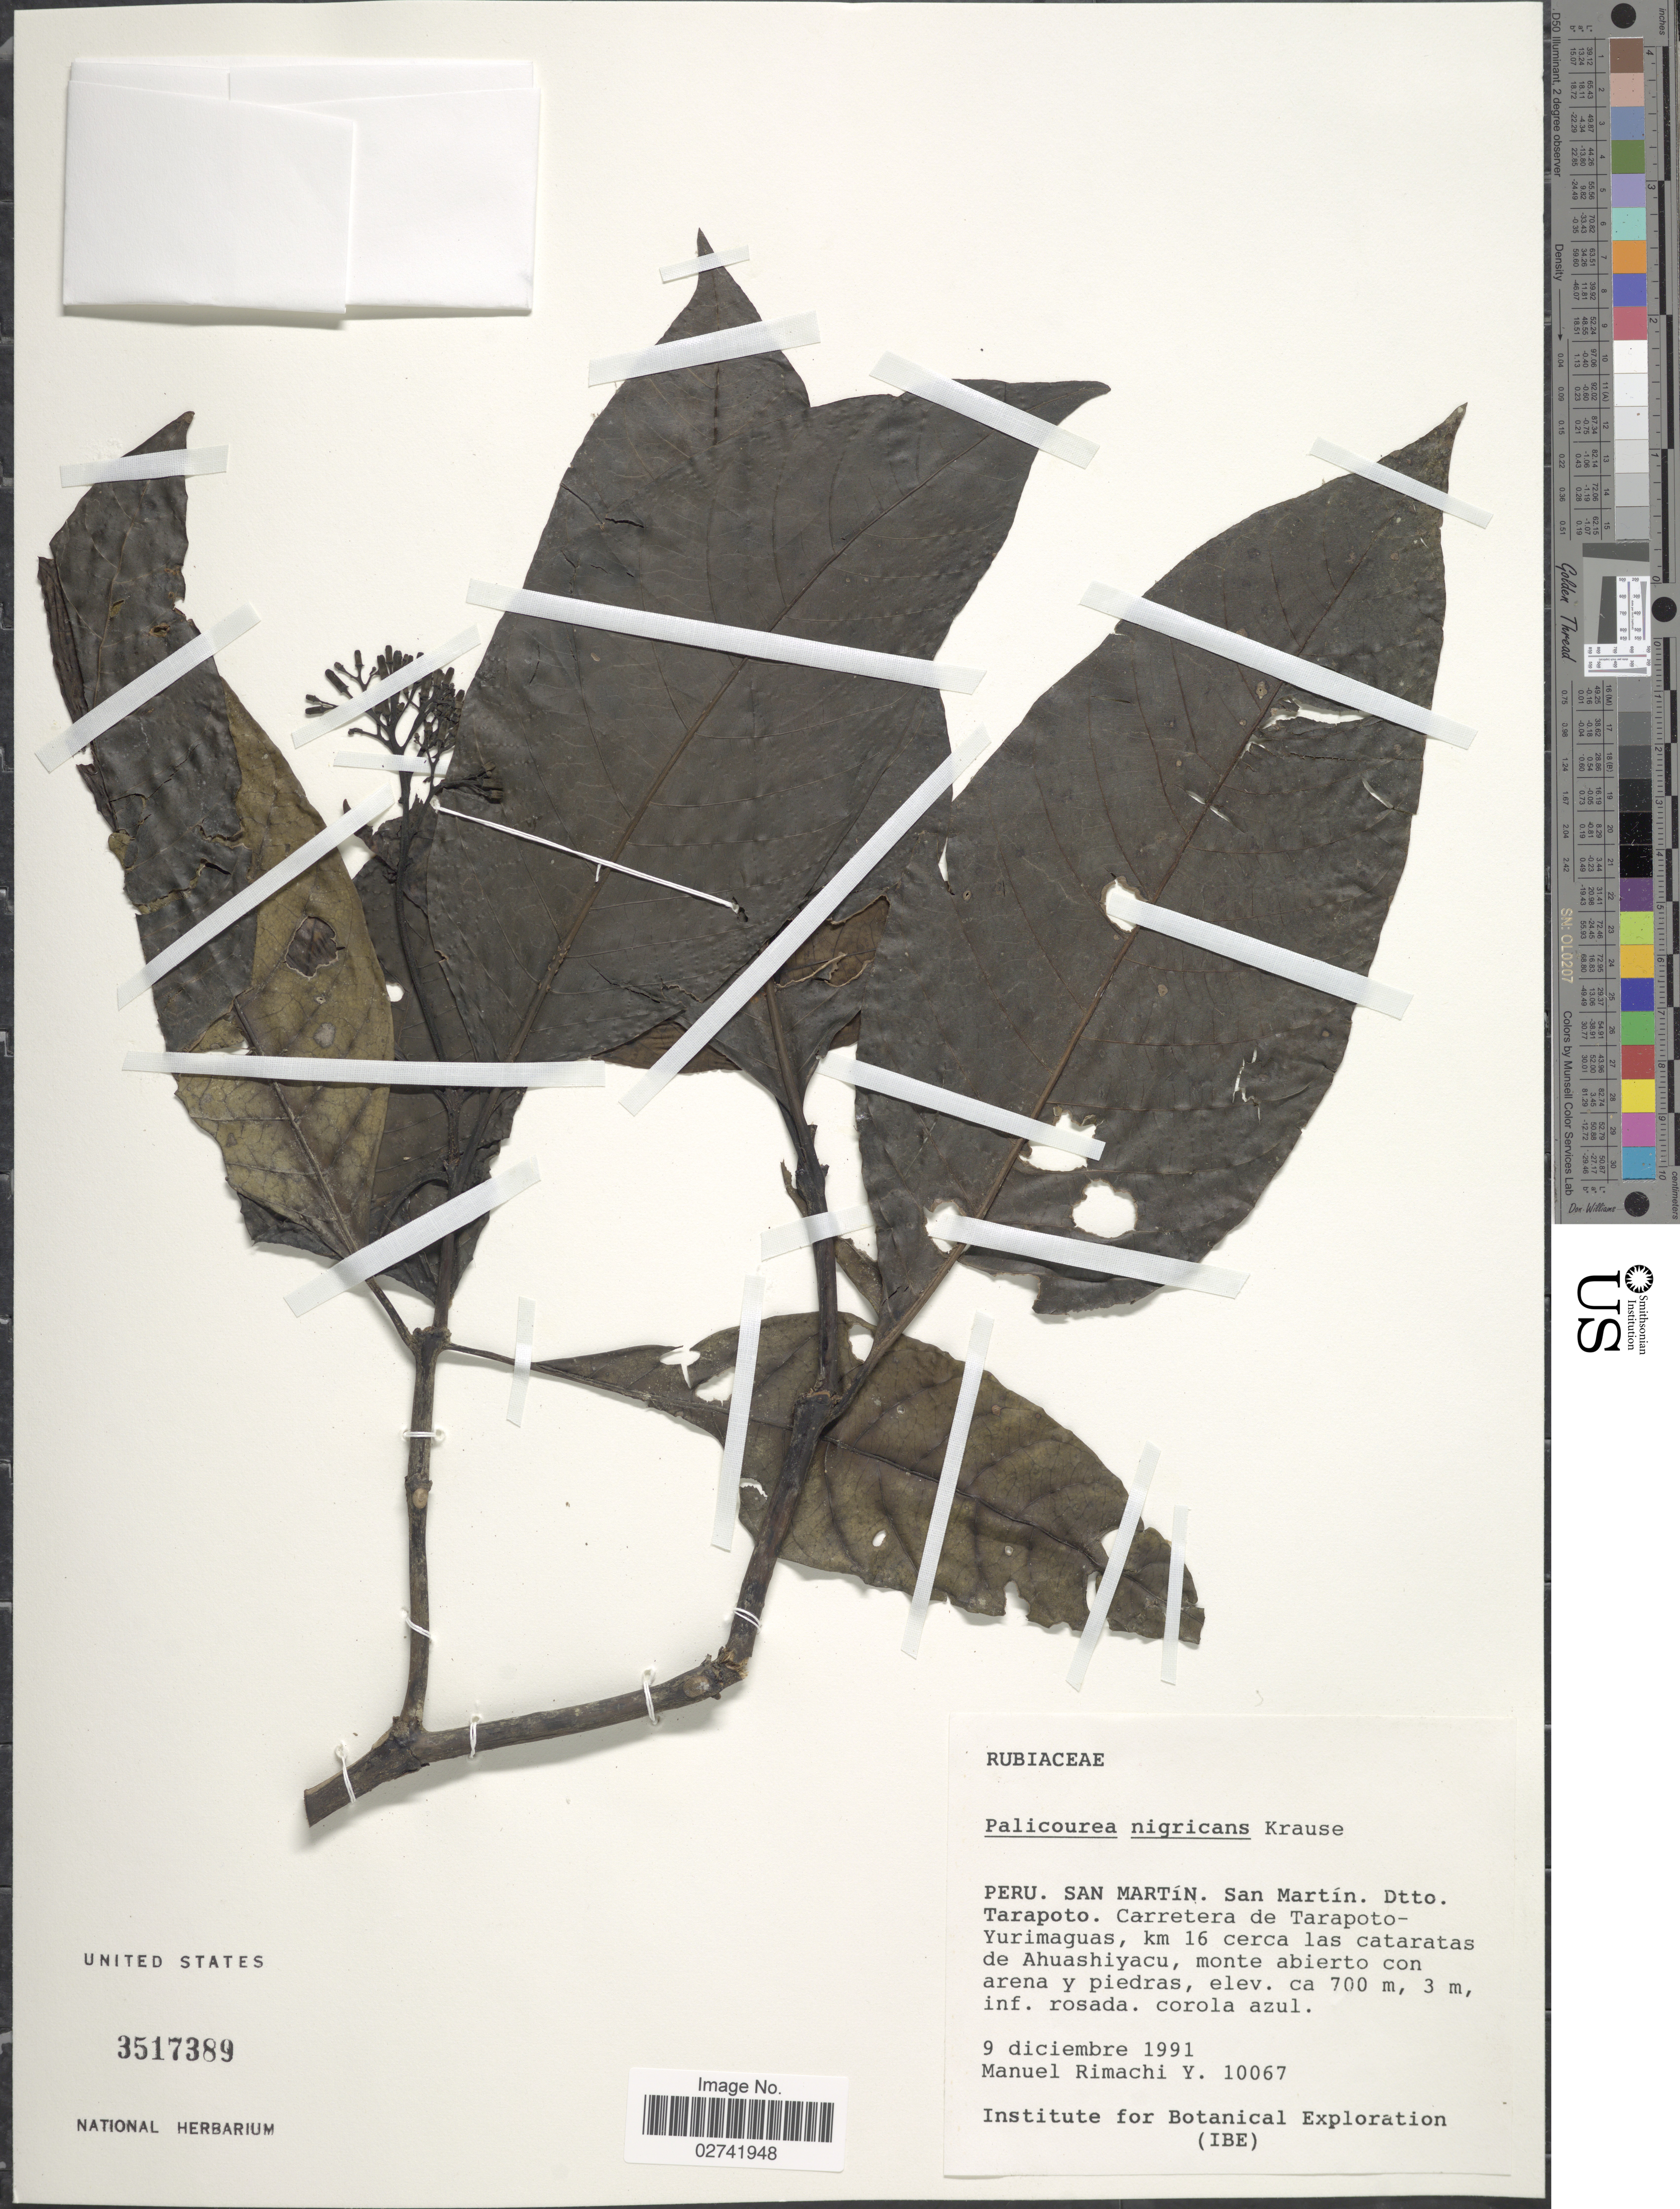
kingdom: Plantae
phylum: Tracheophyta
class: Magnoliopsida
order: Gentianales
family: Rubiaceae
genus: Palicourea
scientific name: Palicourea nigricans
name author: Krause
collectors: M. Rimachi Y.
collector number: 10067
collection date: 1991-12-09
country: Peru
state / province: San Martín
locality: San Martin. Dtto. Tarapoto. carretera de Tarapoto-Yurimaguas, km 16 cerca las cataratas de Ahuashiyacu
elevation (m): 700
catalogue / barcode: US 3517389